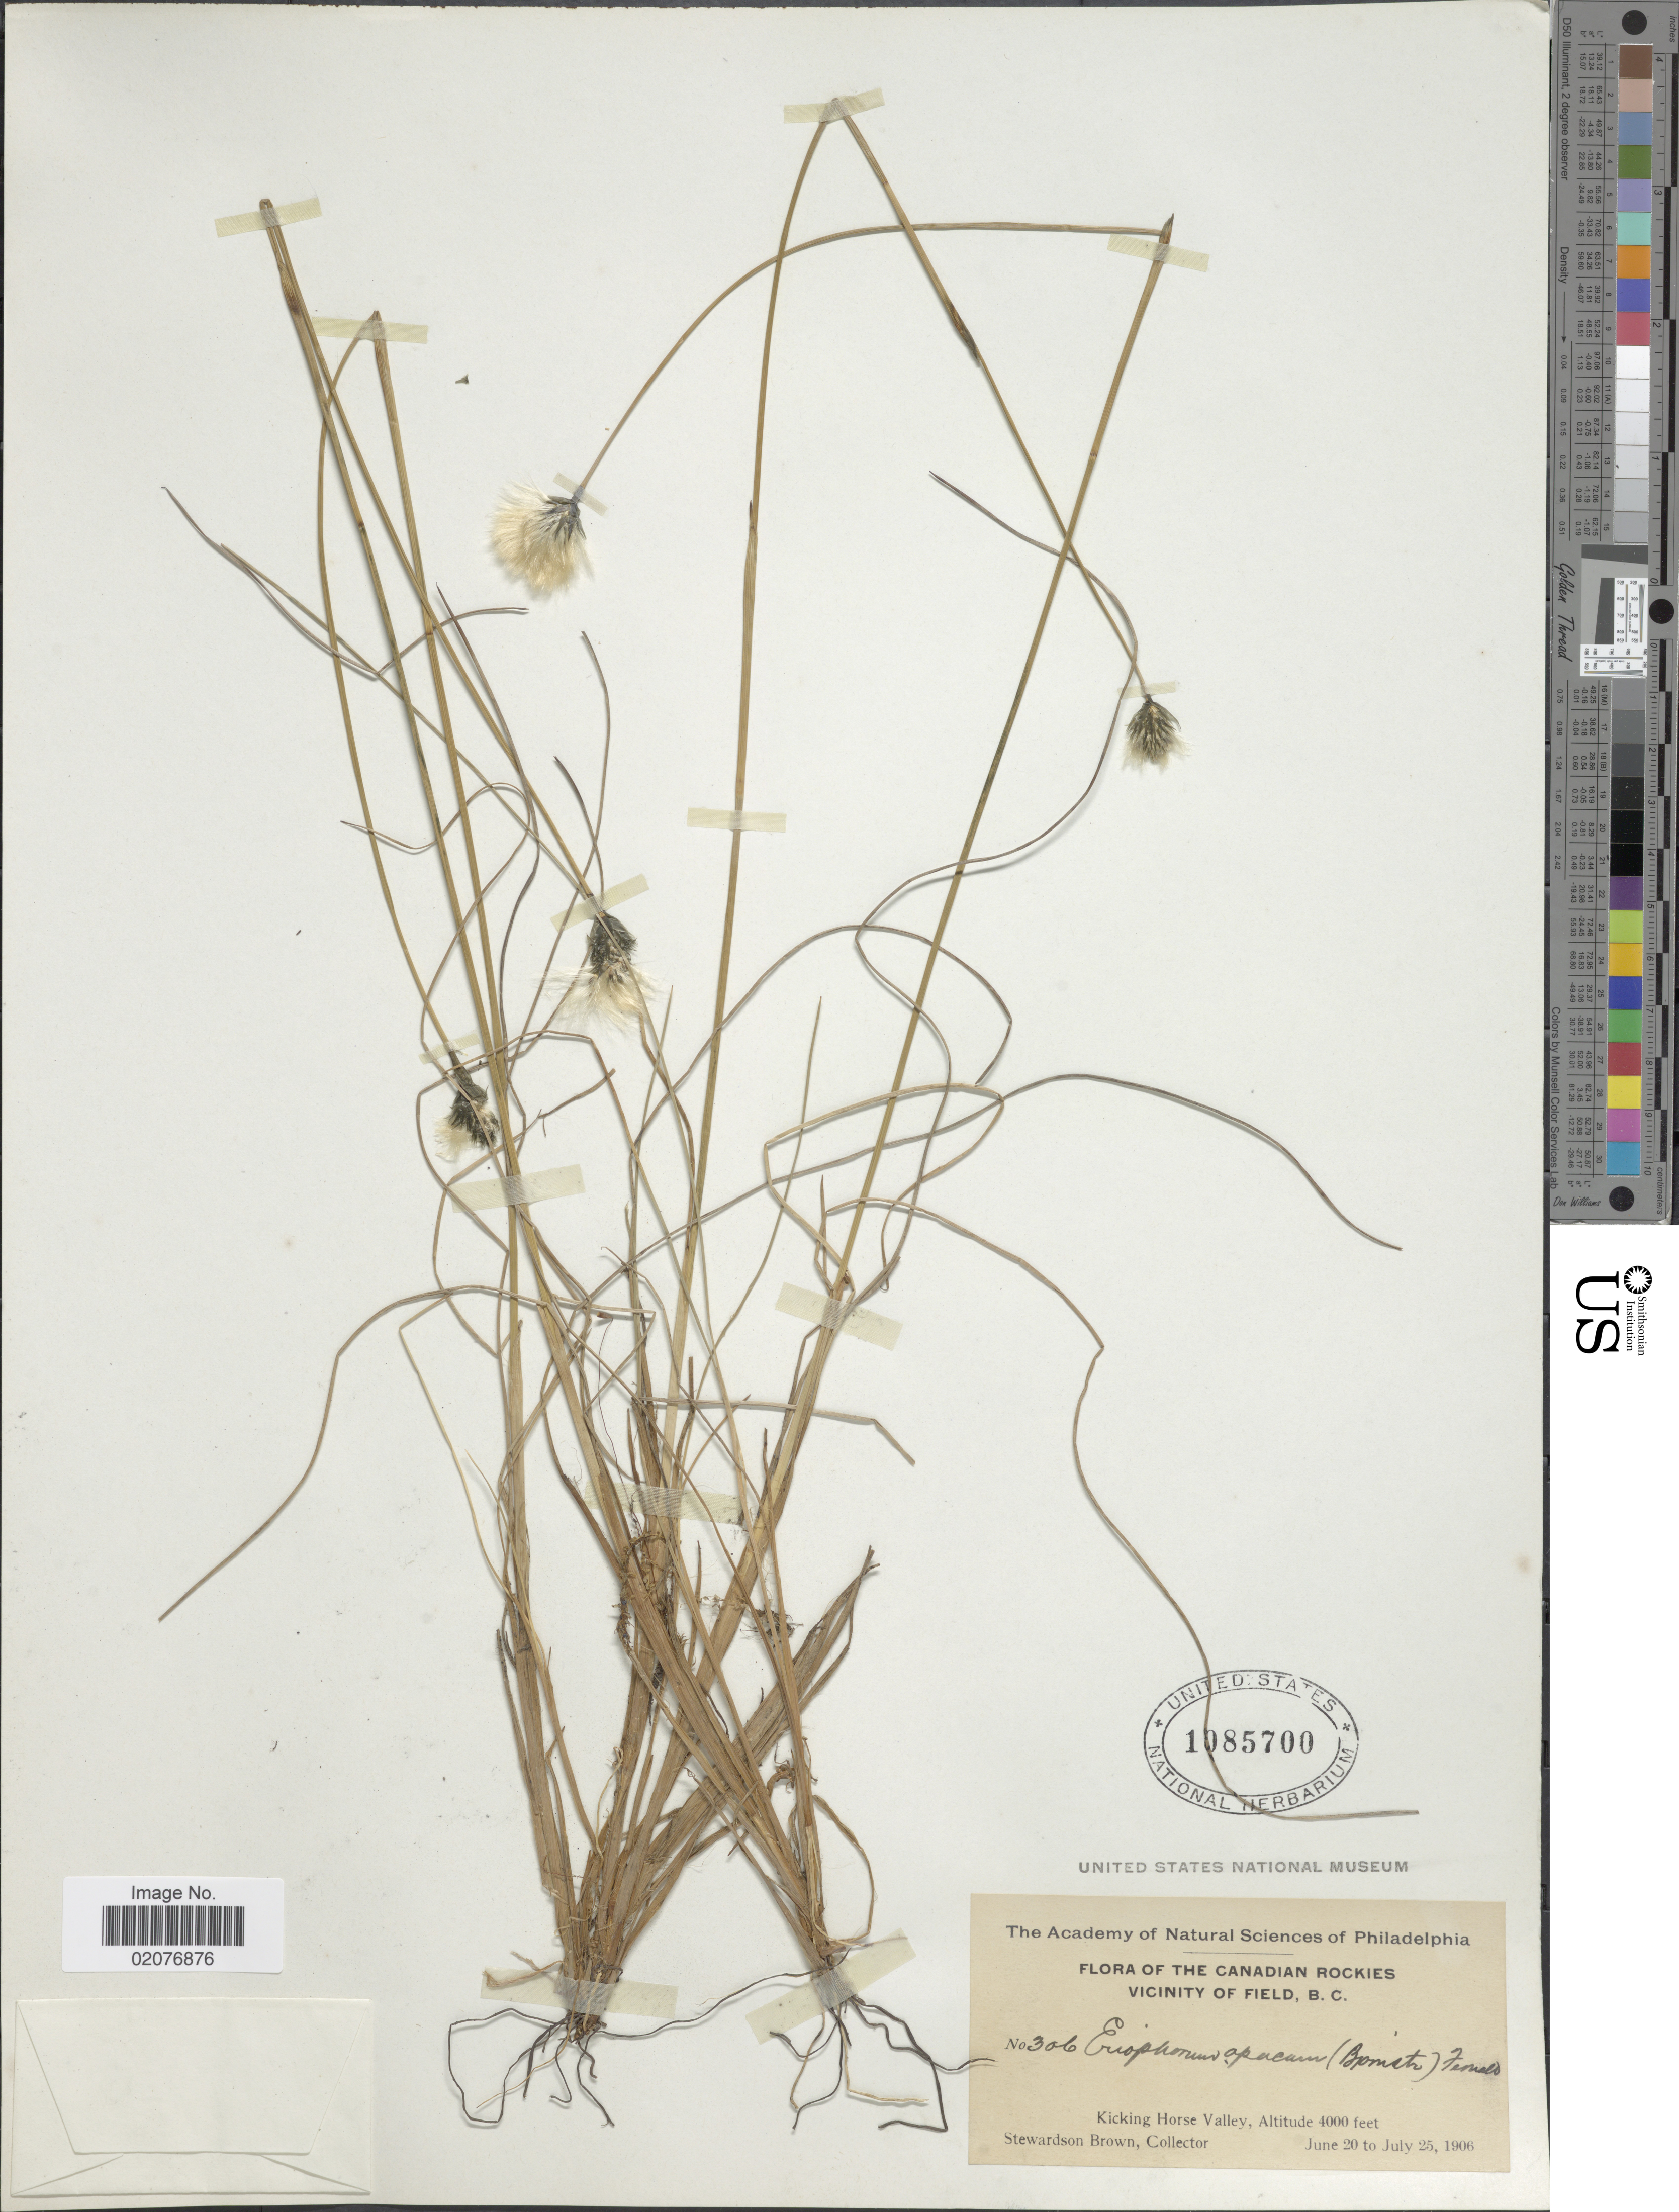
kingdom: Plantae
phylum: Tracheophyta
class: Liliopsida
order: Poales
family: Cyperaceae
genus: Eriophorum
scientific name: Eriophorum brachyantherum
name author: Trautv. & C.A. Mey.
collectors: S. Brown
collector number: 306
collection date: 1906-06-20/1906-07-25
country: Canada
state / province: British Columbia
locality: The Canadian Rockies Vicinity of Field, Kicking Horse Valley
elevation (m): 1219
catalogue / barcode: US 1085700